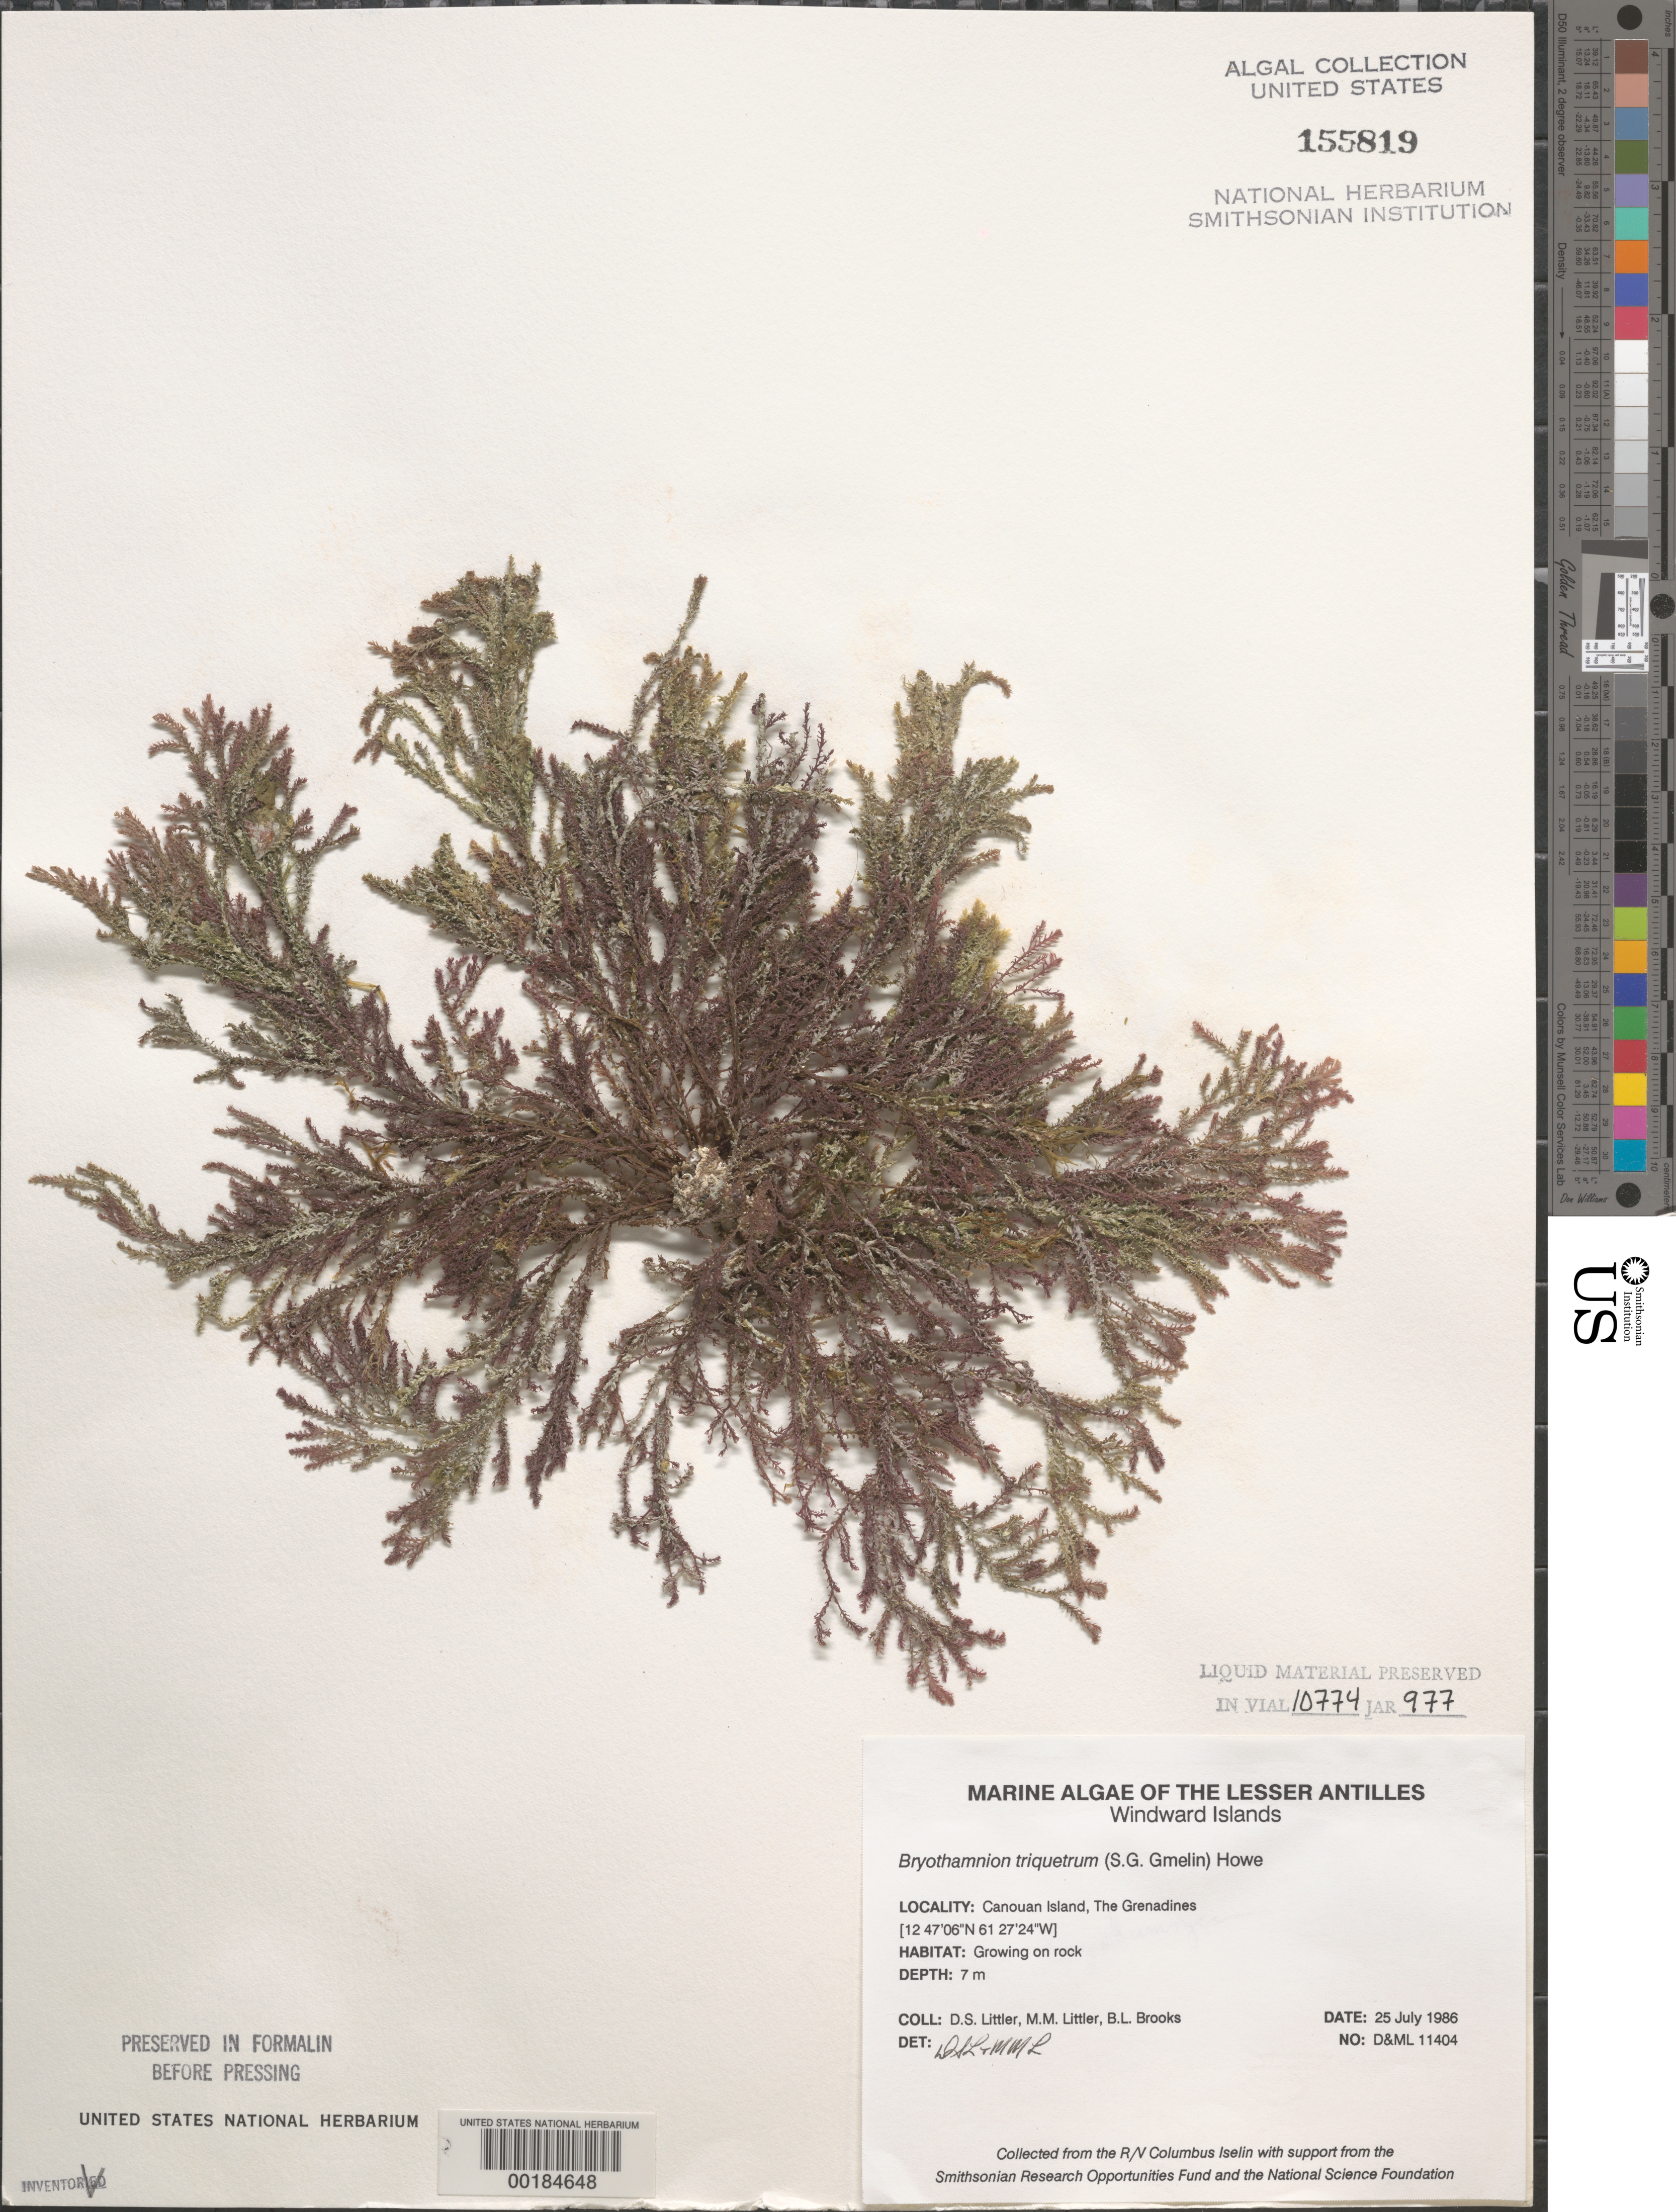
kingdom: Plantae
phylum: Rhodophyta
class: Florideophyceae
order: Ceramiales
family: Rhodomelaceae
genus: Alsidium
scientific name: Alsidium triquetrum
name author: (S.G. Gmel.) Trevis.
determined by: Algae name updating Project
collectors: D. S. Littler, M. M. Littler & B. Brooks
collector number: D&ML 11404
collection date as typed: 25 Jul 1986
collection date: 1986-07-25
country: St. Vincent - Grenadines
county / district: Grenadines Parish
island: Canouan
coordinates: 12 47' 06" N, 61 27' 24" W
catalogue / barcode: US 155819